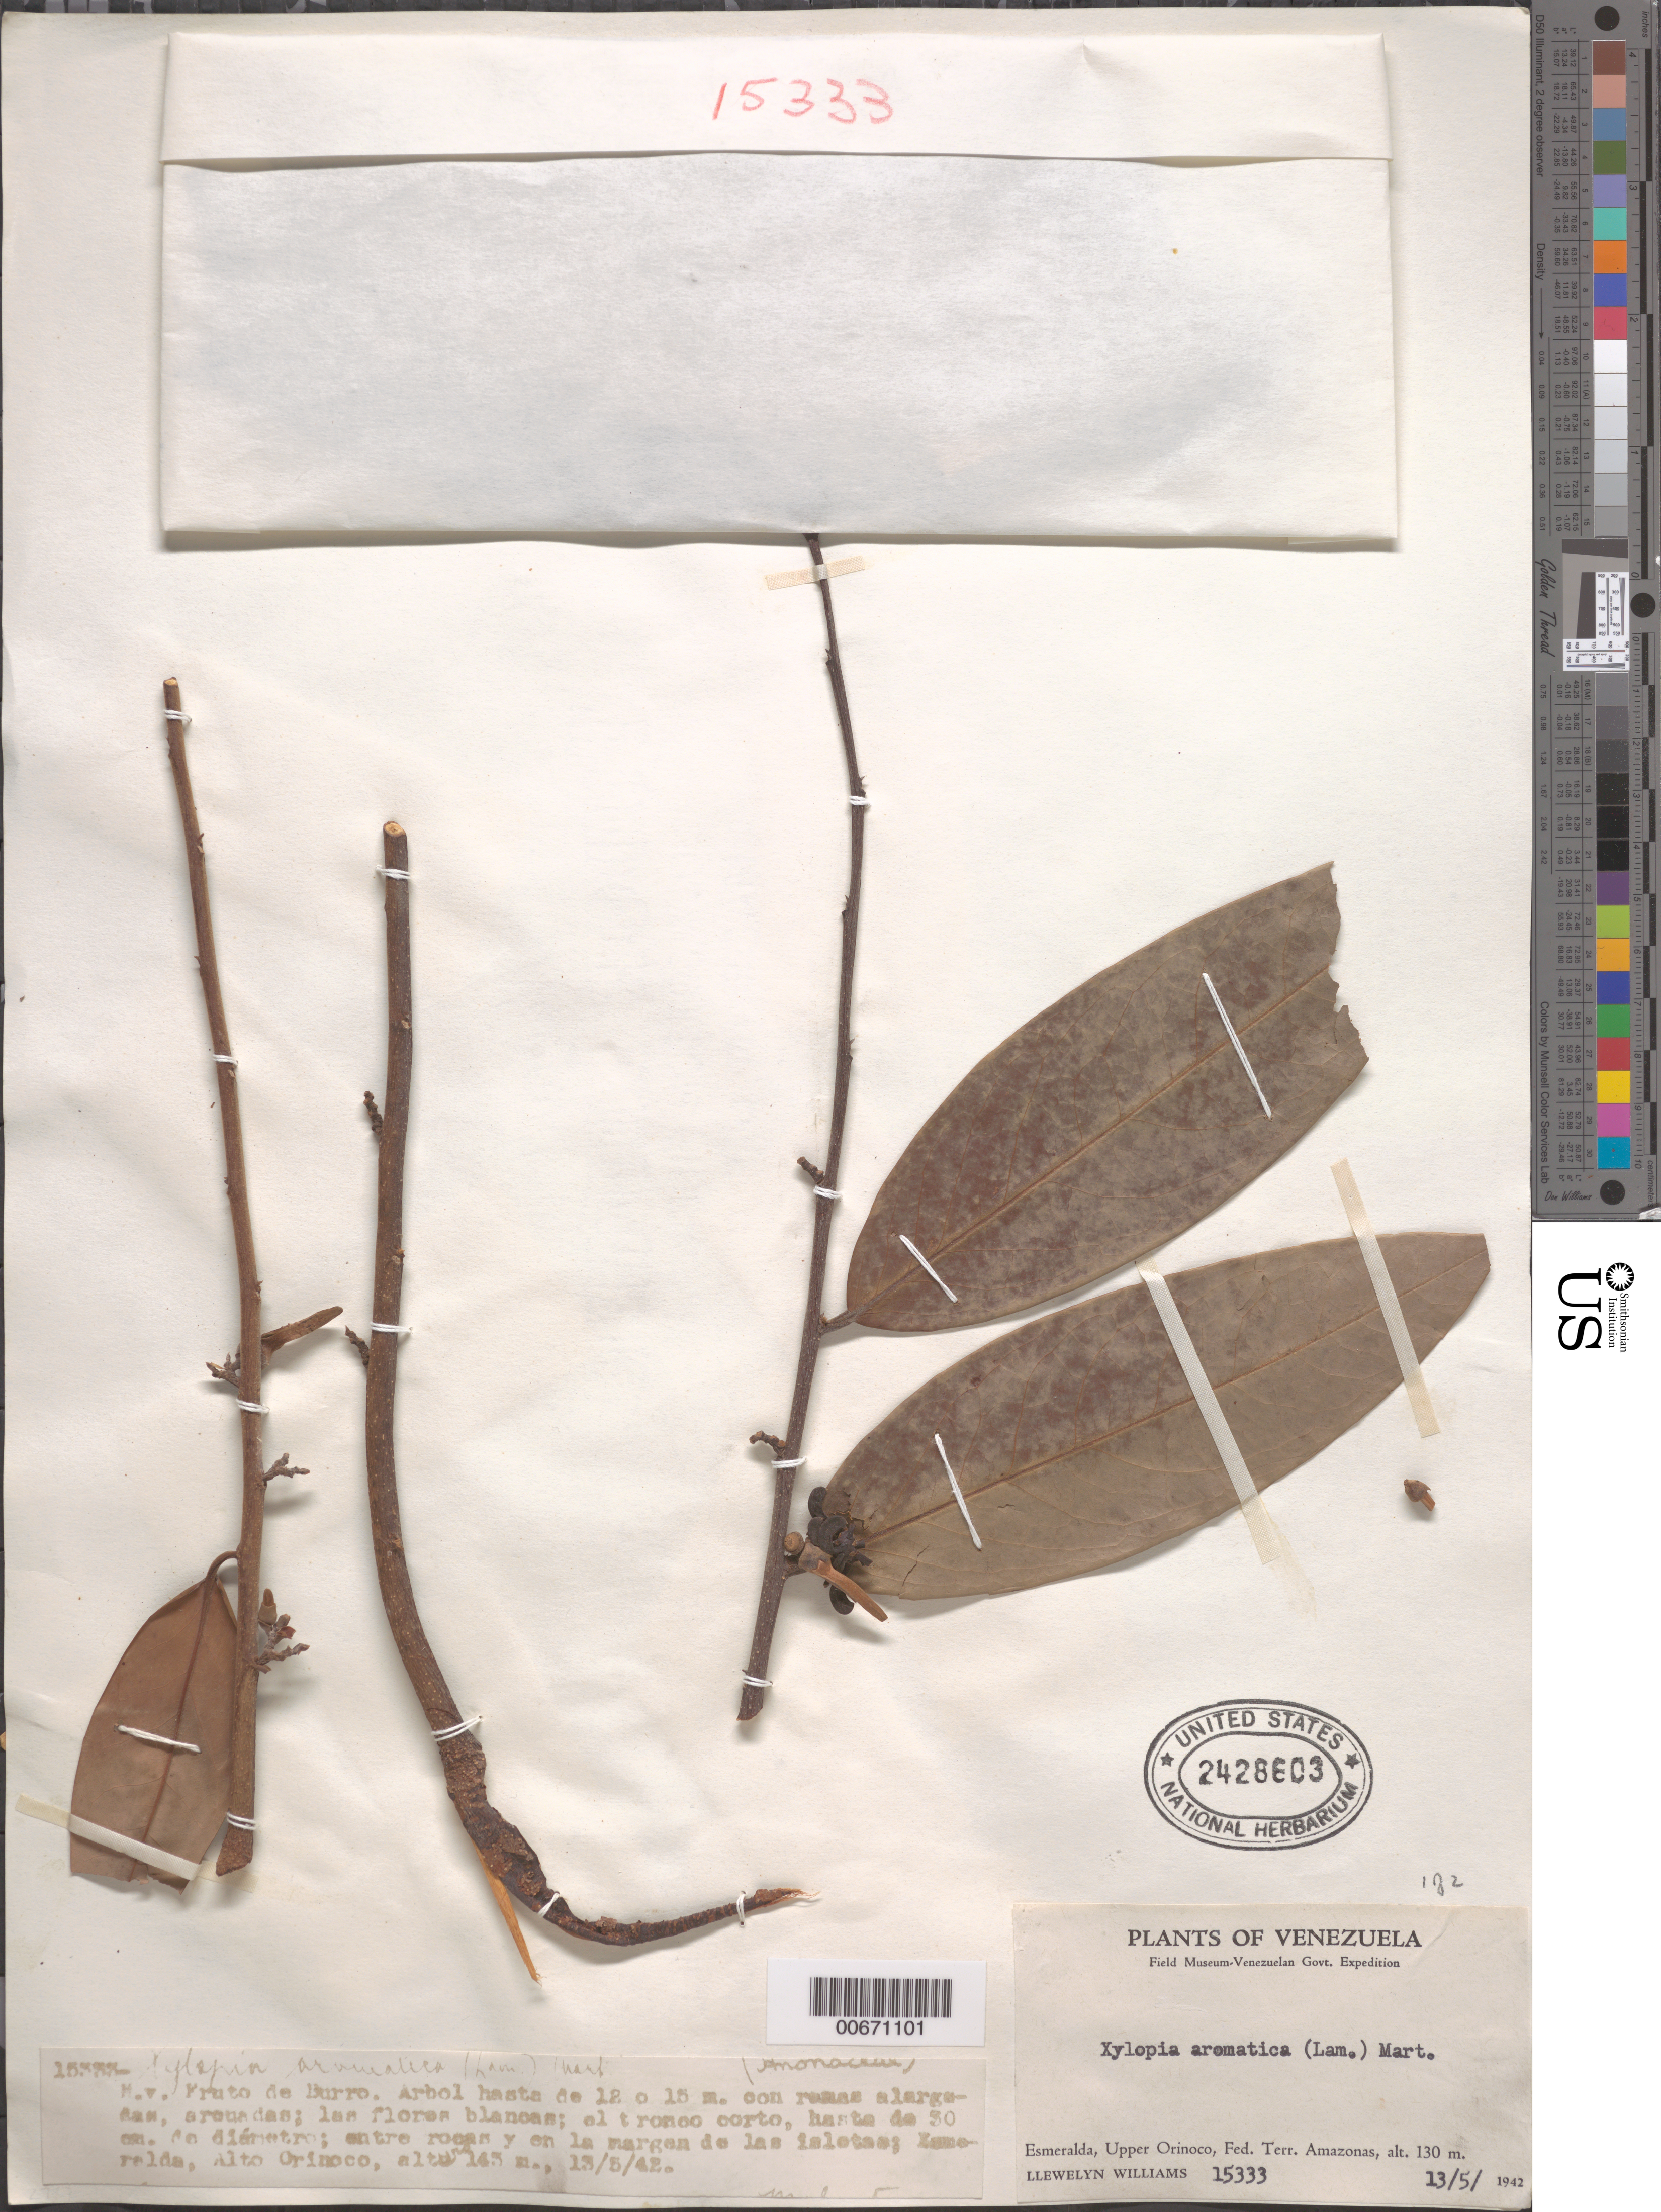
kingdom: Plantae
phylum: Tracheophyta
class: Magnoliopsida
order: Magnoliales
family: Annonaceae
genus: Xylopia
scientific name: Xylopia aromatica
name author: (Lam.) Mart.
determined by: Killip, Ellsworth P.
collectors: Ll. Williams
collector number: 15333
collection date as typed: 13-May-42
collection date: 1942-05-13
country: Venezuela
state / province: Amazonas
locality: Esmeralda, Alto Orinoco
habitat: Entre rogan y en la margem de las isletas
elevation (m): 143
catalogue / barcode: US 2428603